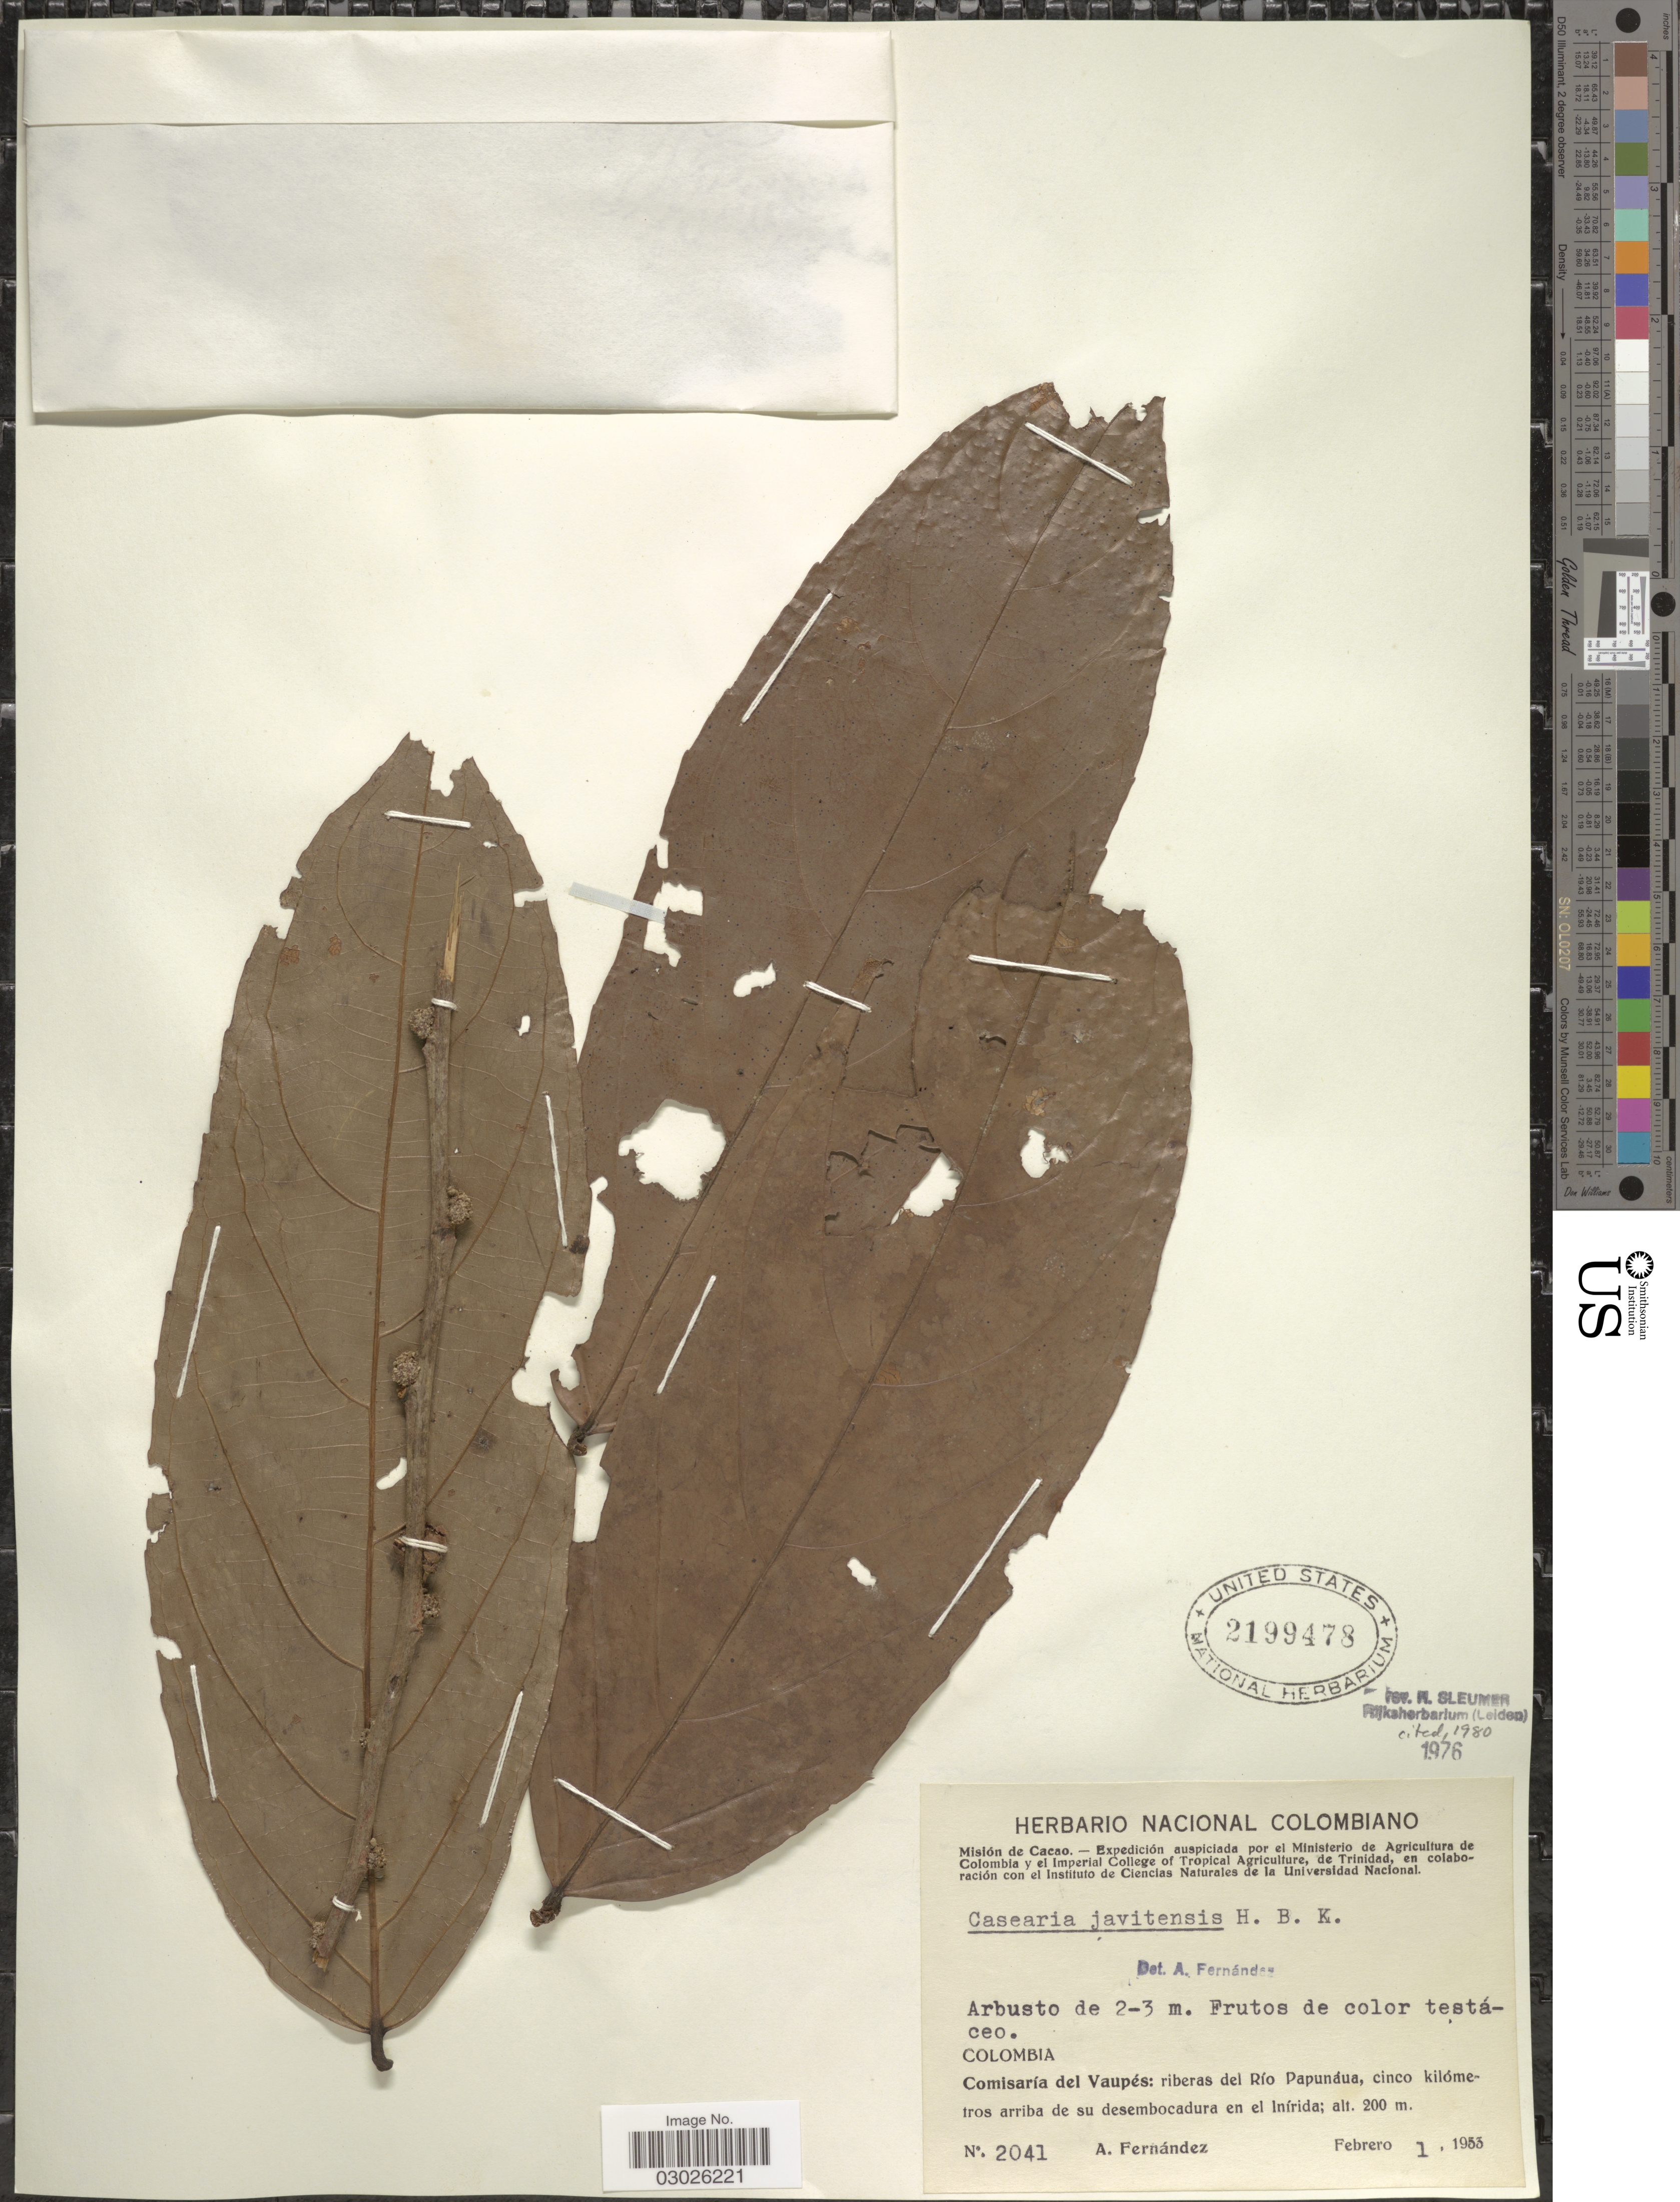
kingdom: Plantae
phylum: Tracheophyta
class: Magnoliopsida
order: Malpighiales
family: Salicaceae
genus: Piparea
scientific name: Piparea multiflora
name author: C.F. Gaertn.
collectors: A. Fernández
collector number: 2041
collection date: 1953-02-01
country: Colombia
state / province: Vaupés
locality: Comisaría del Vaupés: riberas del Río Papunáua, cinco kilómetros arriba de su desembocadura en el Inírida.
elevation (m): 200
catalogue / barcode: US 2199478